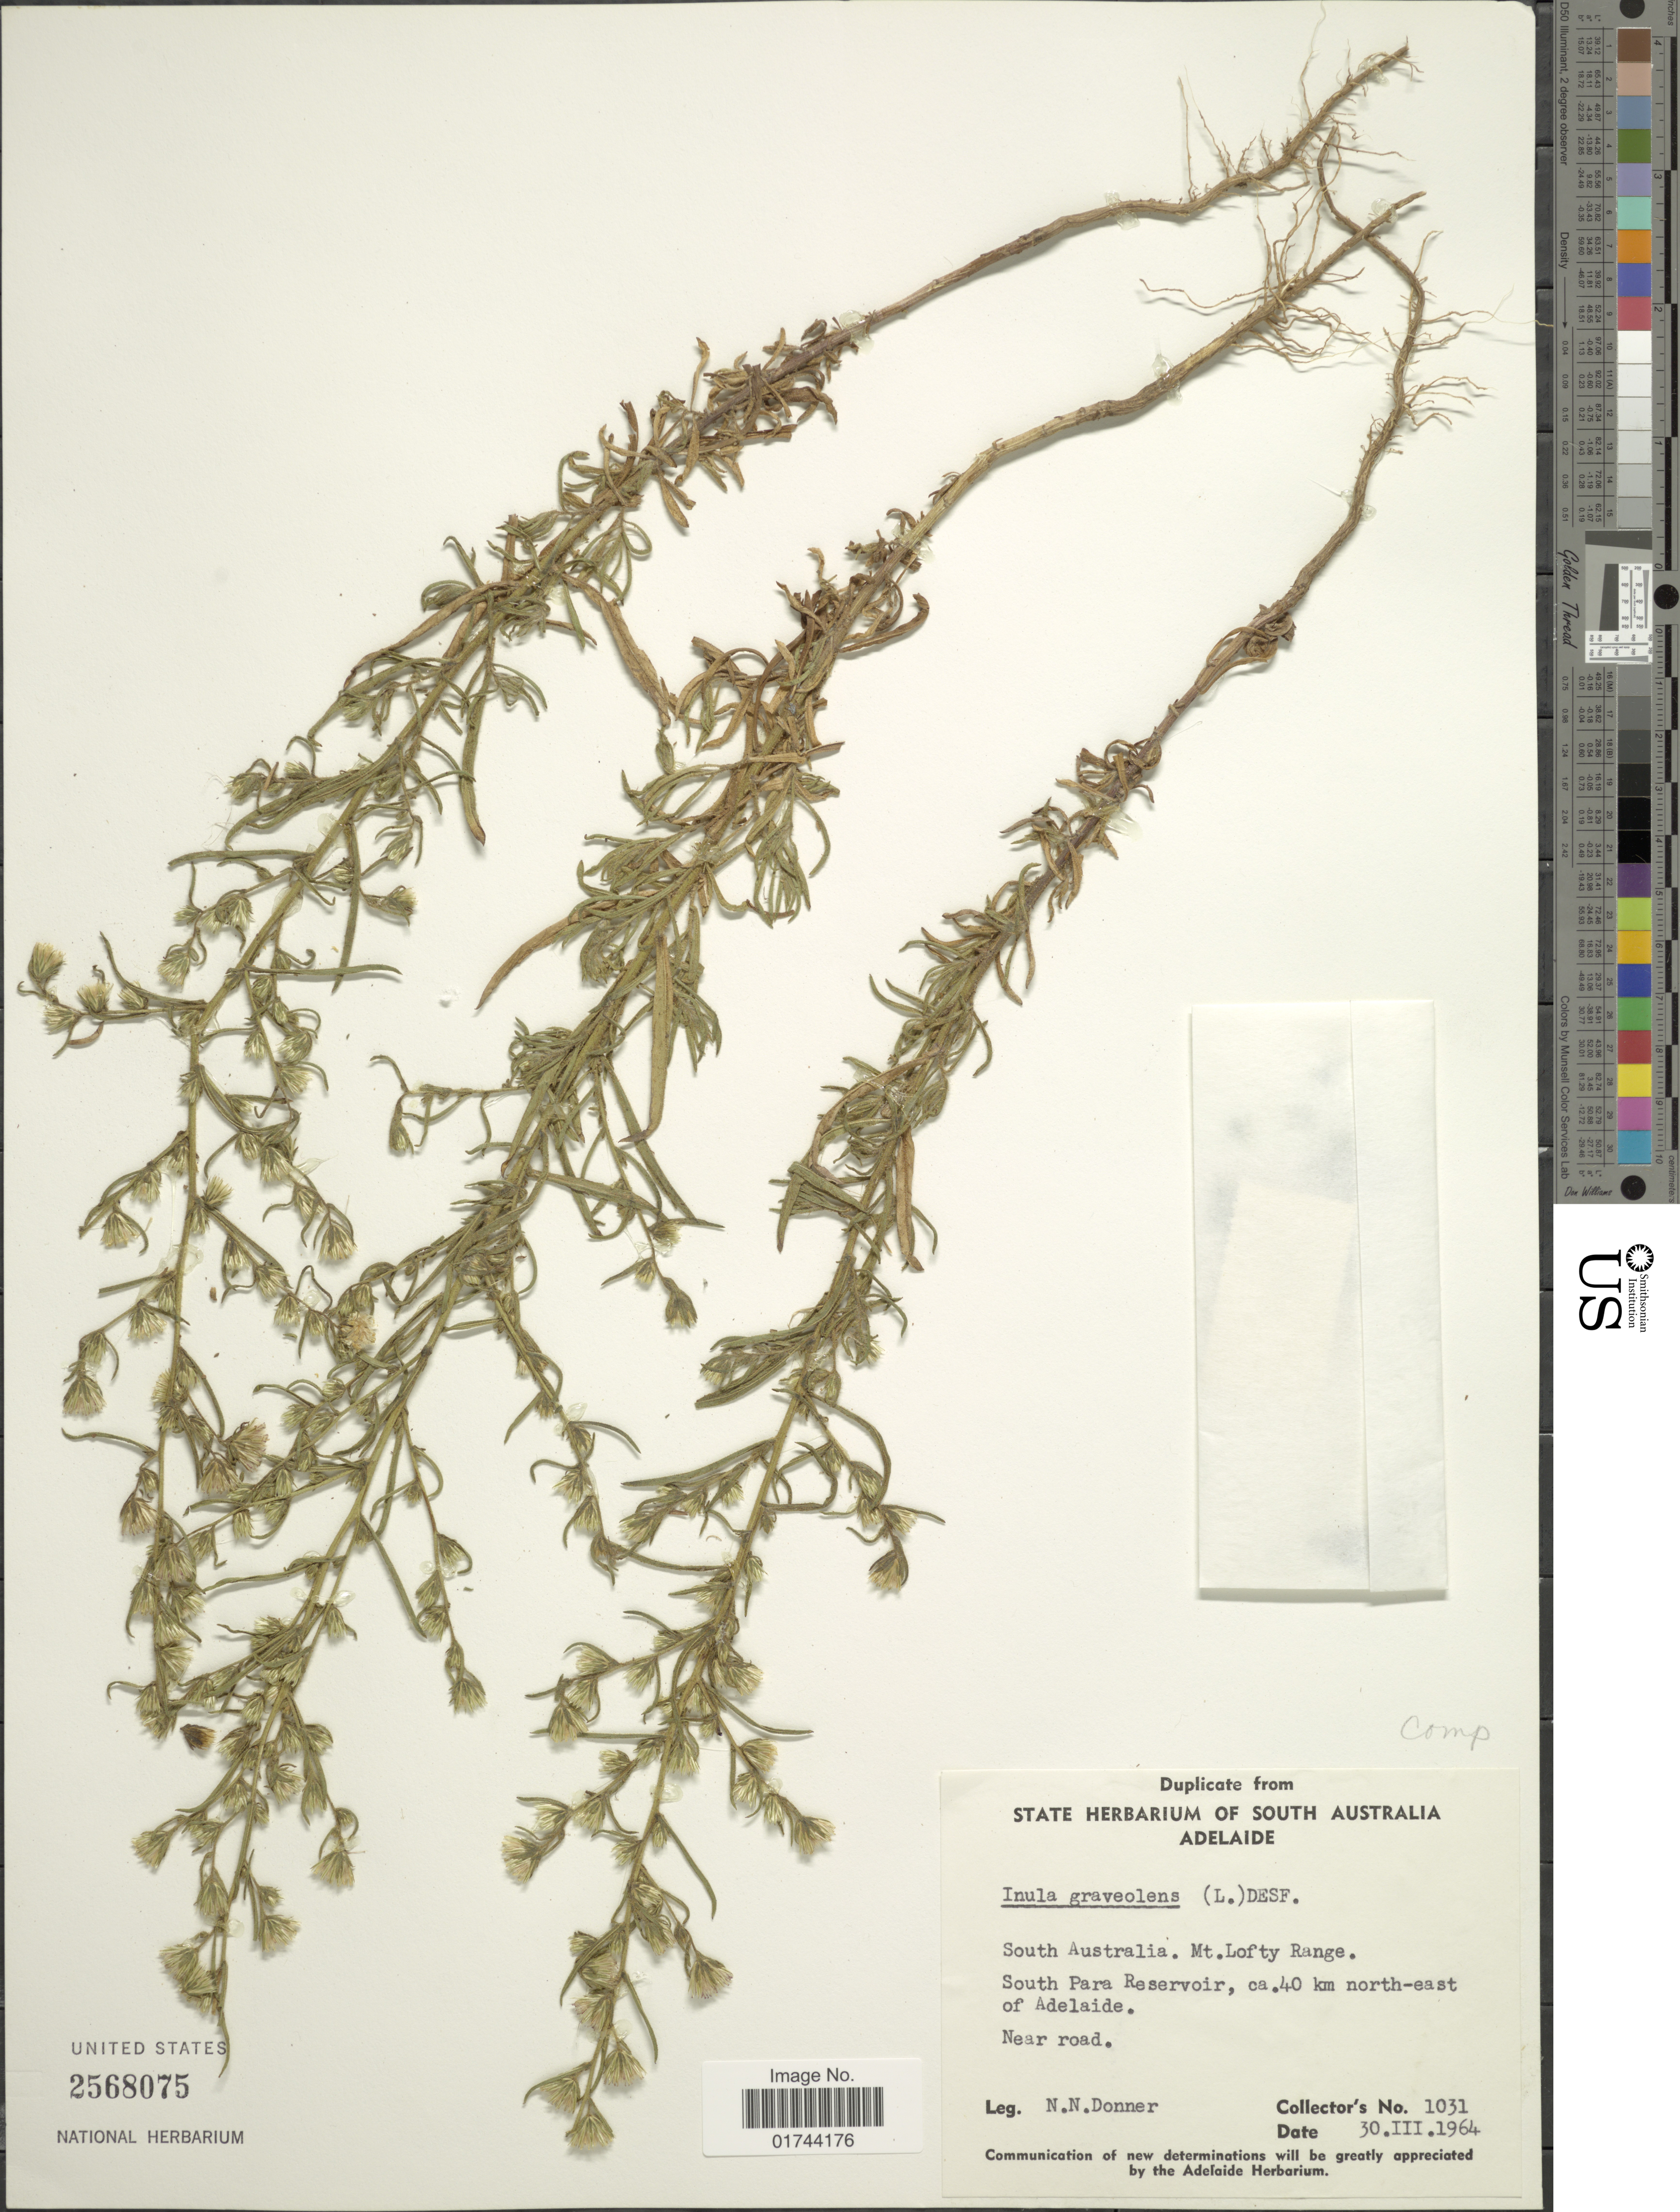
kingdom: Plantae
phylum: Tracheophyta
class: Magnoliopsida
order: Asterales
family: Asteraceae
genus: Inula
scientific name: Inula graveolens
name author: (L.) Desf.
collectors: N. Donner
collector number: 1031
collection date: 1964-03-30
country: Australia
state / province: South Australia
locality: Mt. Lofty Range, South Para Reservoir, ca. 40 km north-east of Adelaide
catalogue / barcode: US 2568075